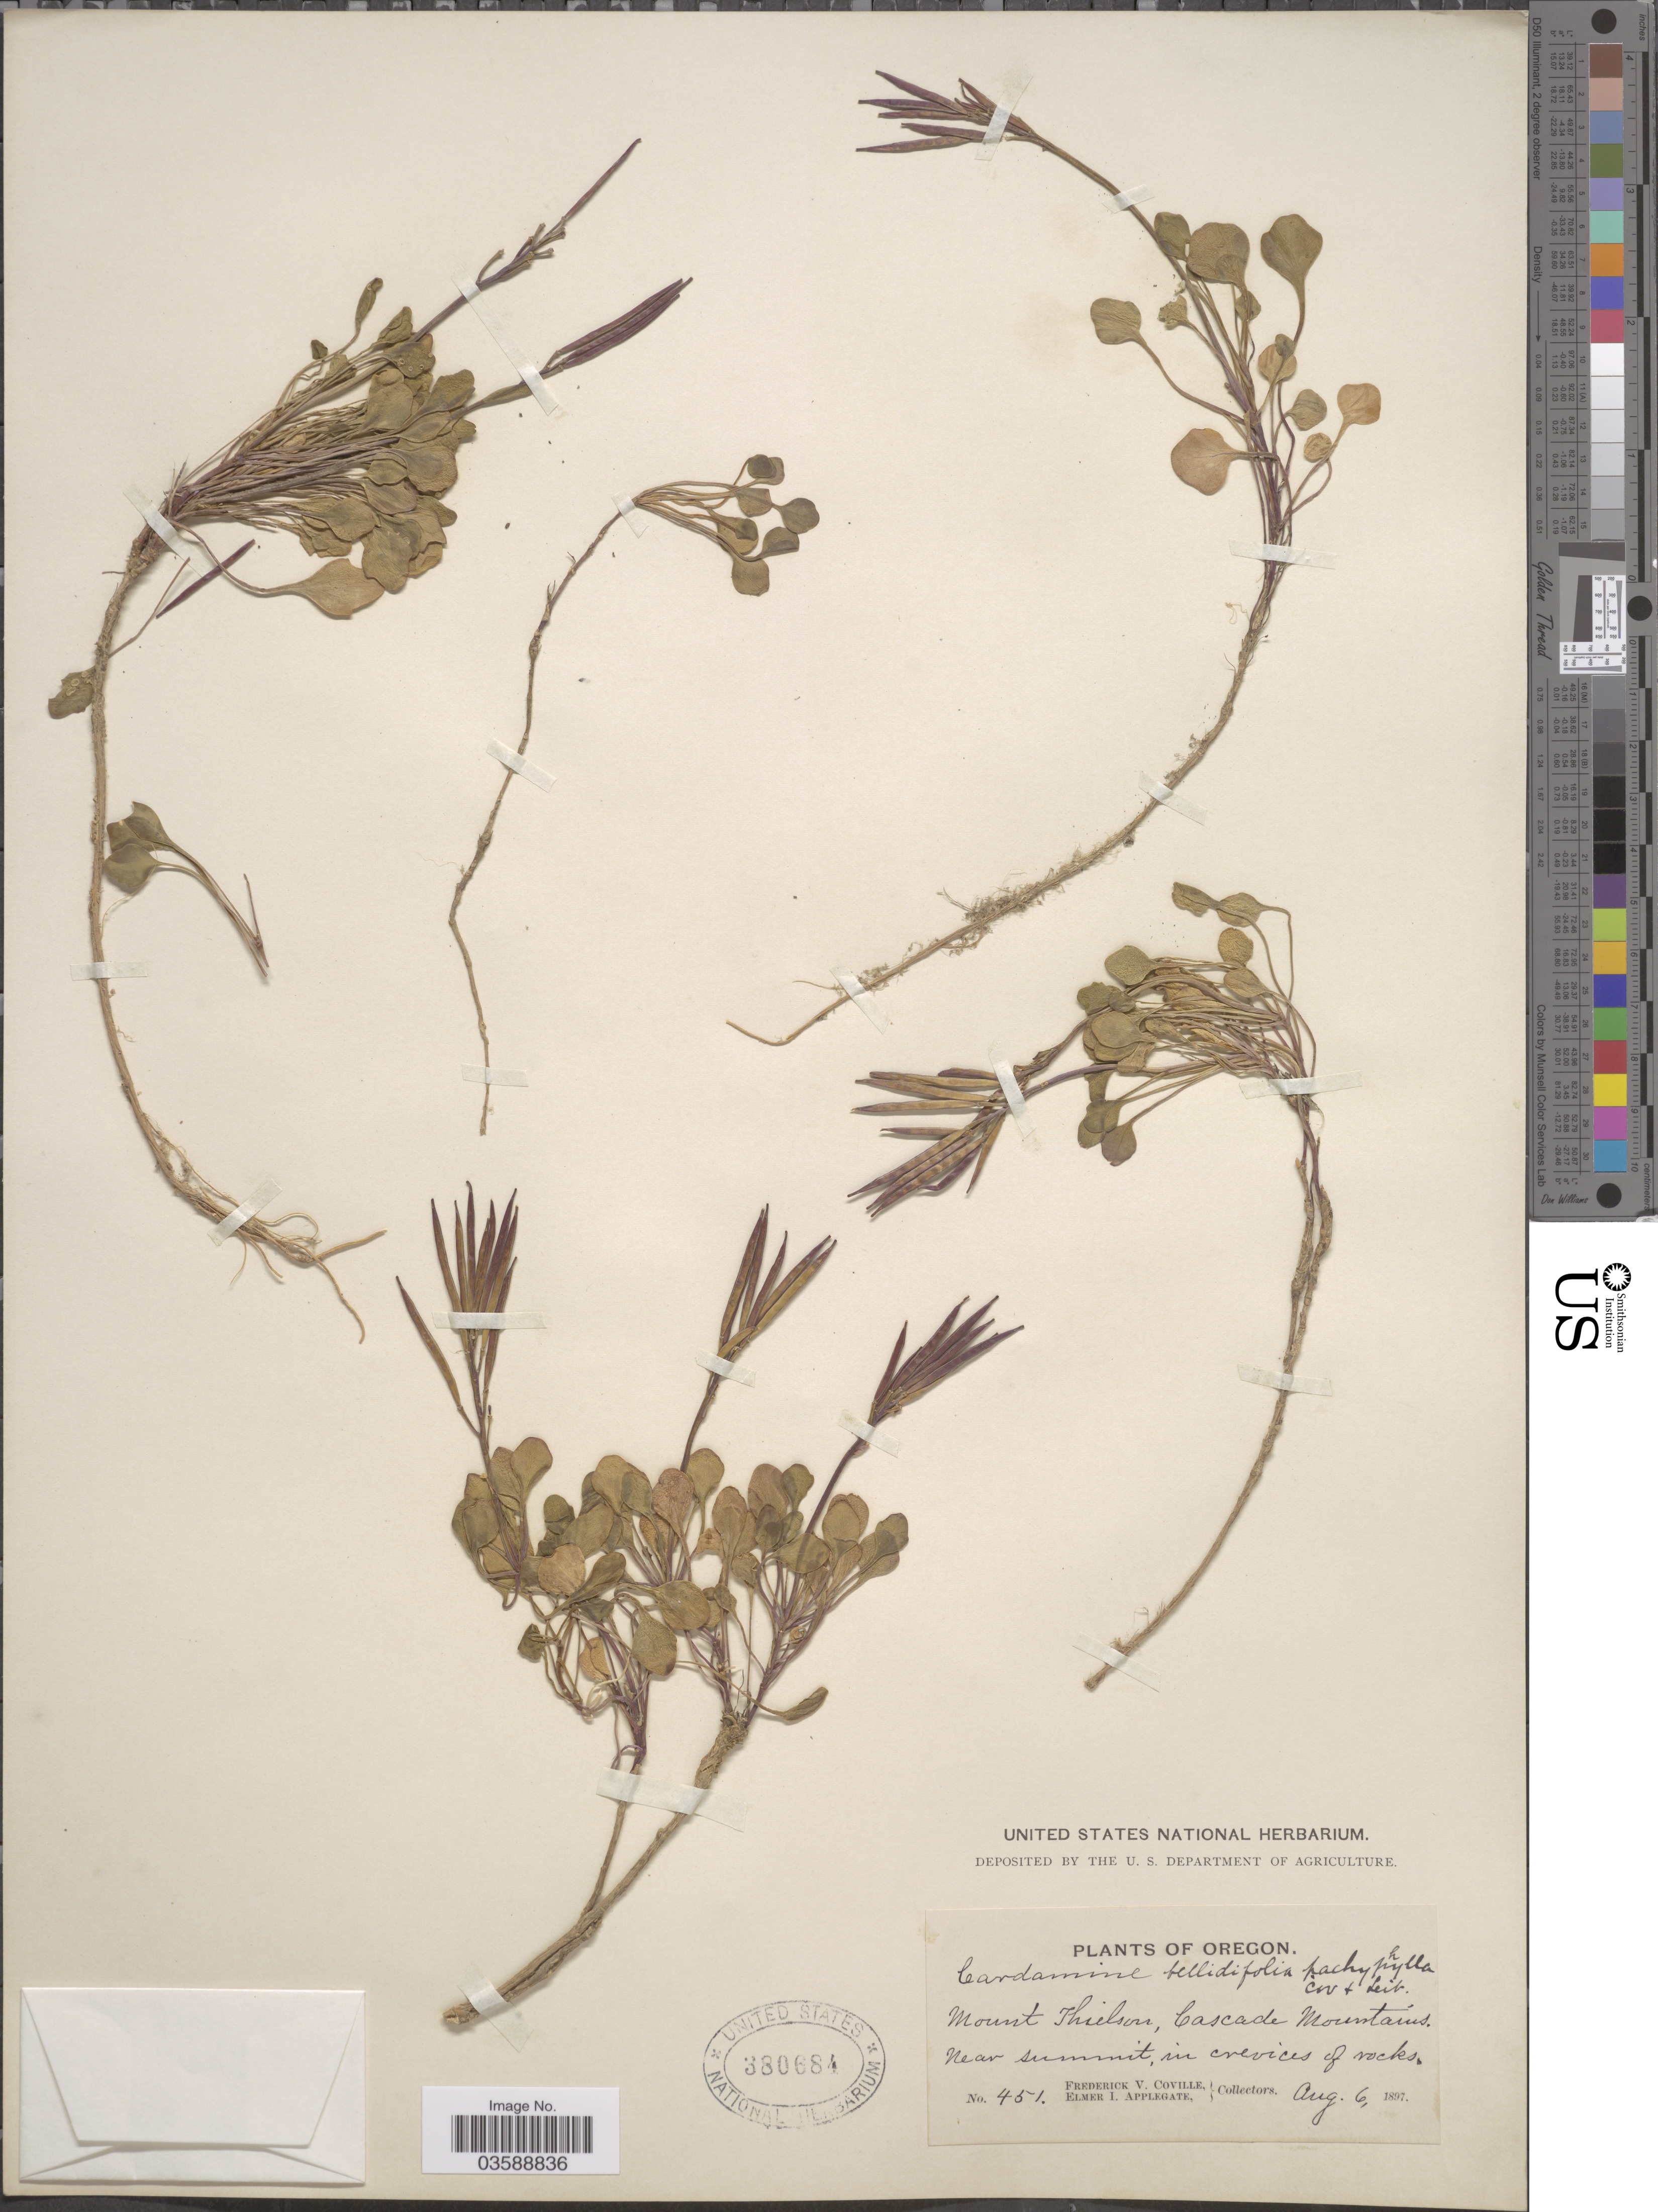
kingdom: Plantae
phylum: Tracheophyta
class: Magnoliopsida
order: Brassicales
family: Brassicaceae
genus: Cardamine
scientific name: Cardamine bellidifolia var. pachyphylla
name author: Coville & Leiberg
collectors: F. V. Coville & E. I. Applegate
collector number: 451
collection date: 1897-08-06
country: United States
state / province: Oregon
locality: Mount Thielson, Cascade Mountains. Near summit, in crevices of rocks.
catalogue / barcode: US 380684